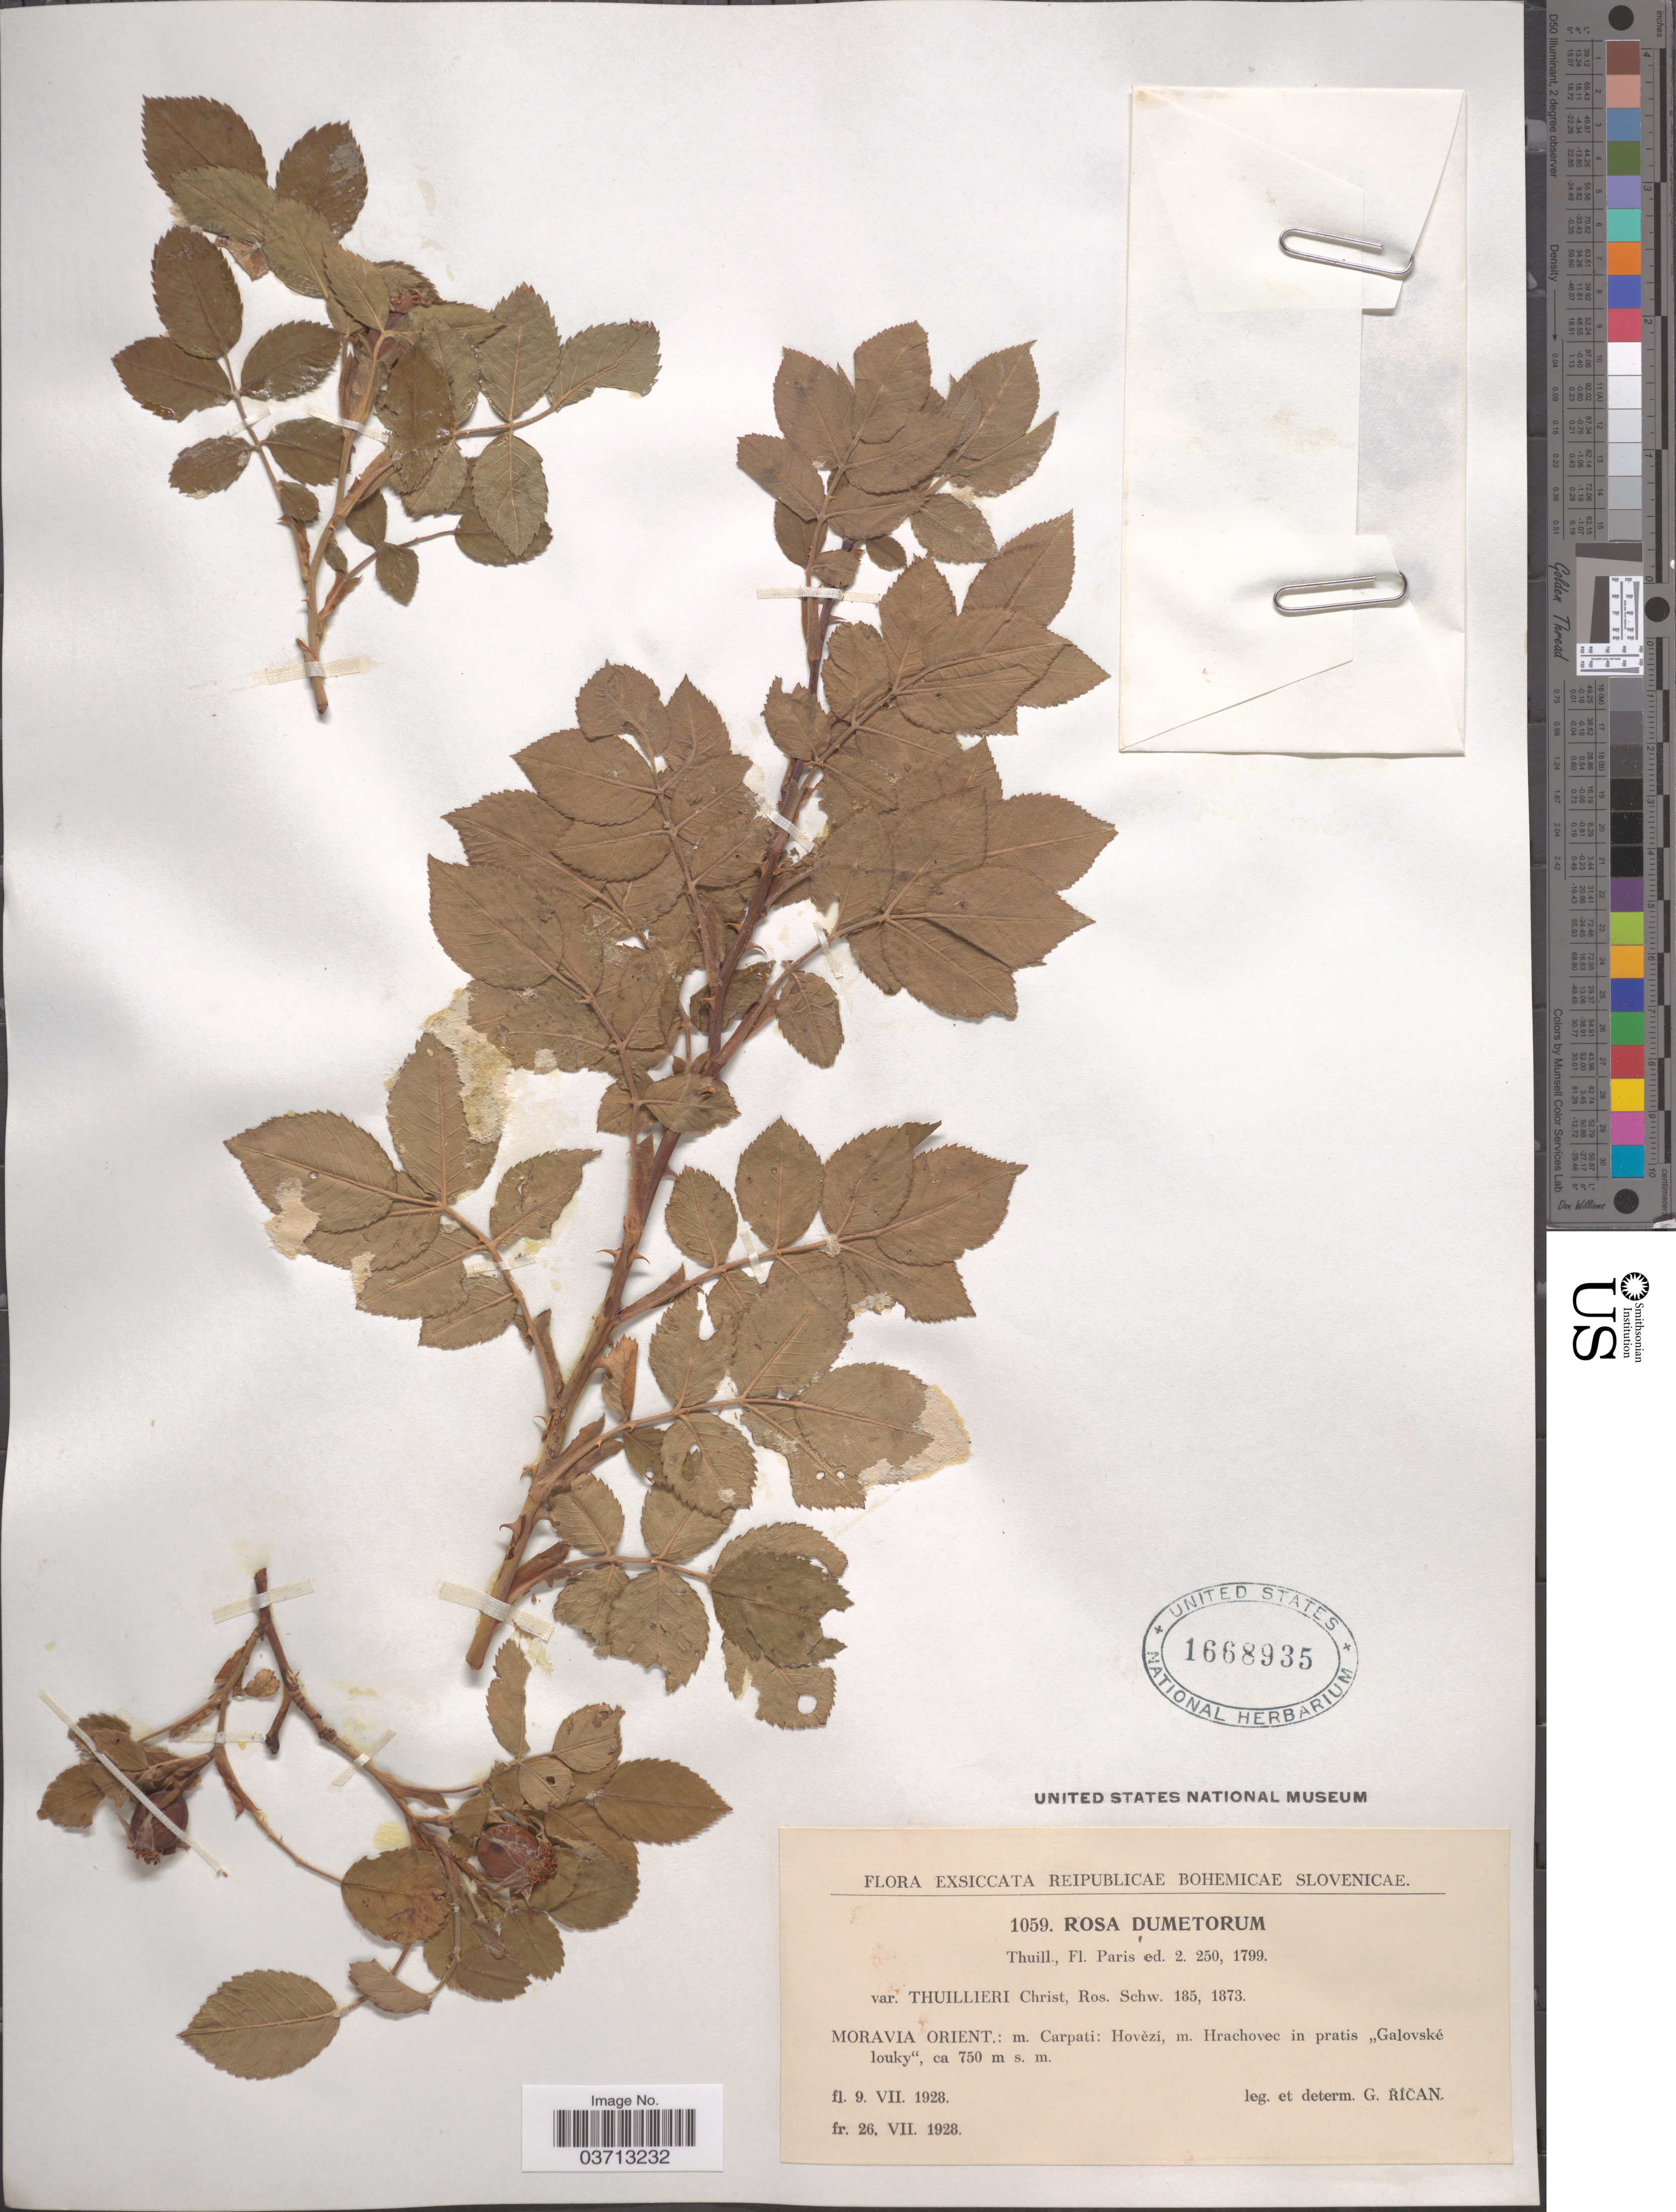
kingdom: Plantae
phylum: Tracheophyta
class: Magnoliopsida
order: Rosales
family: Rosaceae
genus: Rosa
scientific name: Rosa dumetorum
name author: Lange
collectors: G. Rican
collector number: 1059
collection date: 1928-07-09/1928-07-26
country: Czechia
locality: Reipublicae Bohemicae Slovenicae. Moravia Orient.: m. Carpati: Hovězí, m. Hrachovec in pratis "Galovské louky".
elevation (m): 750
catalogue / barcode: US 1668935